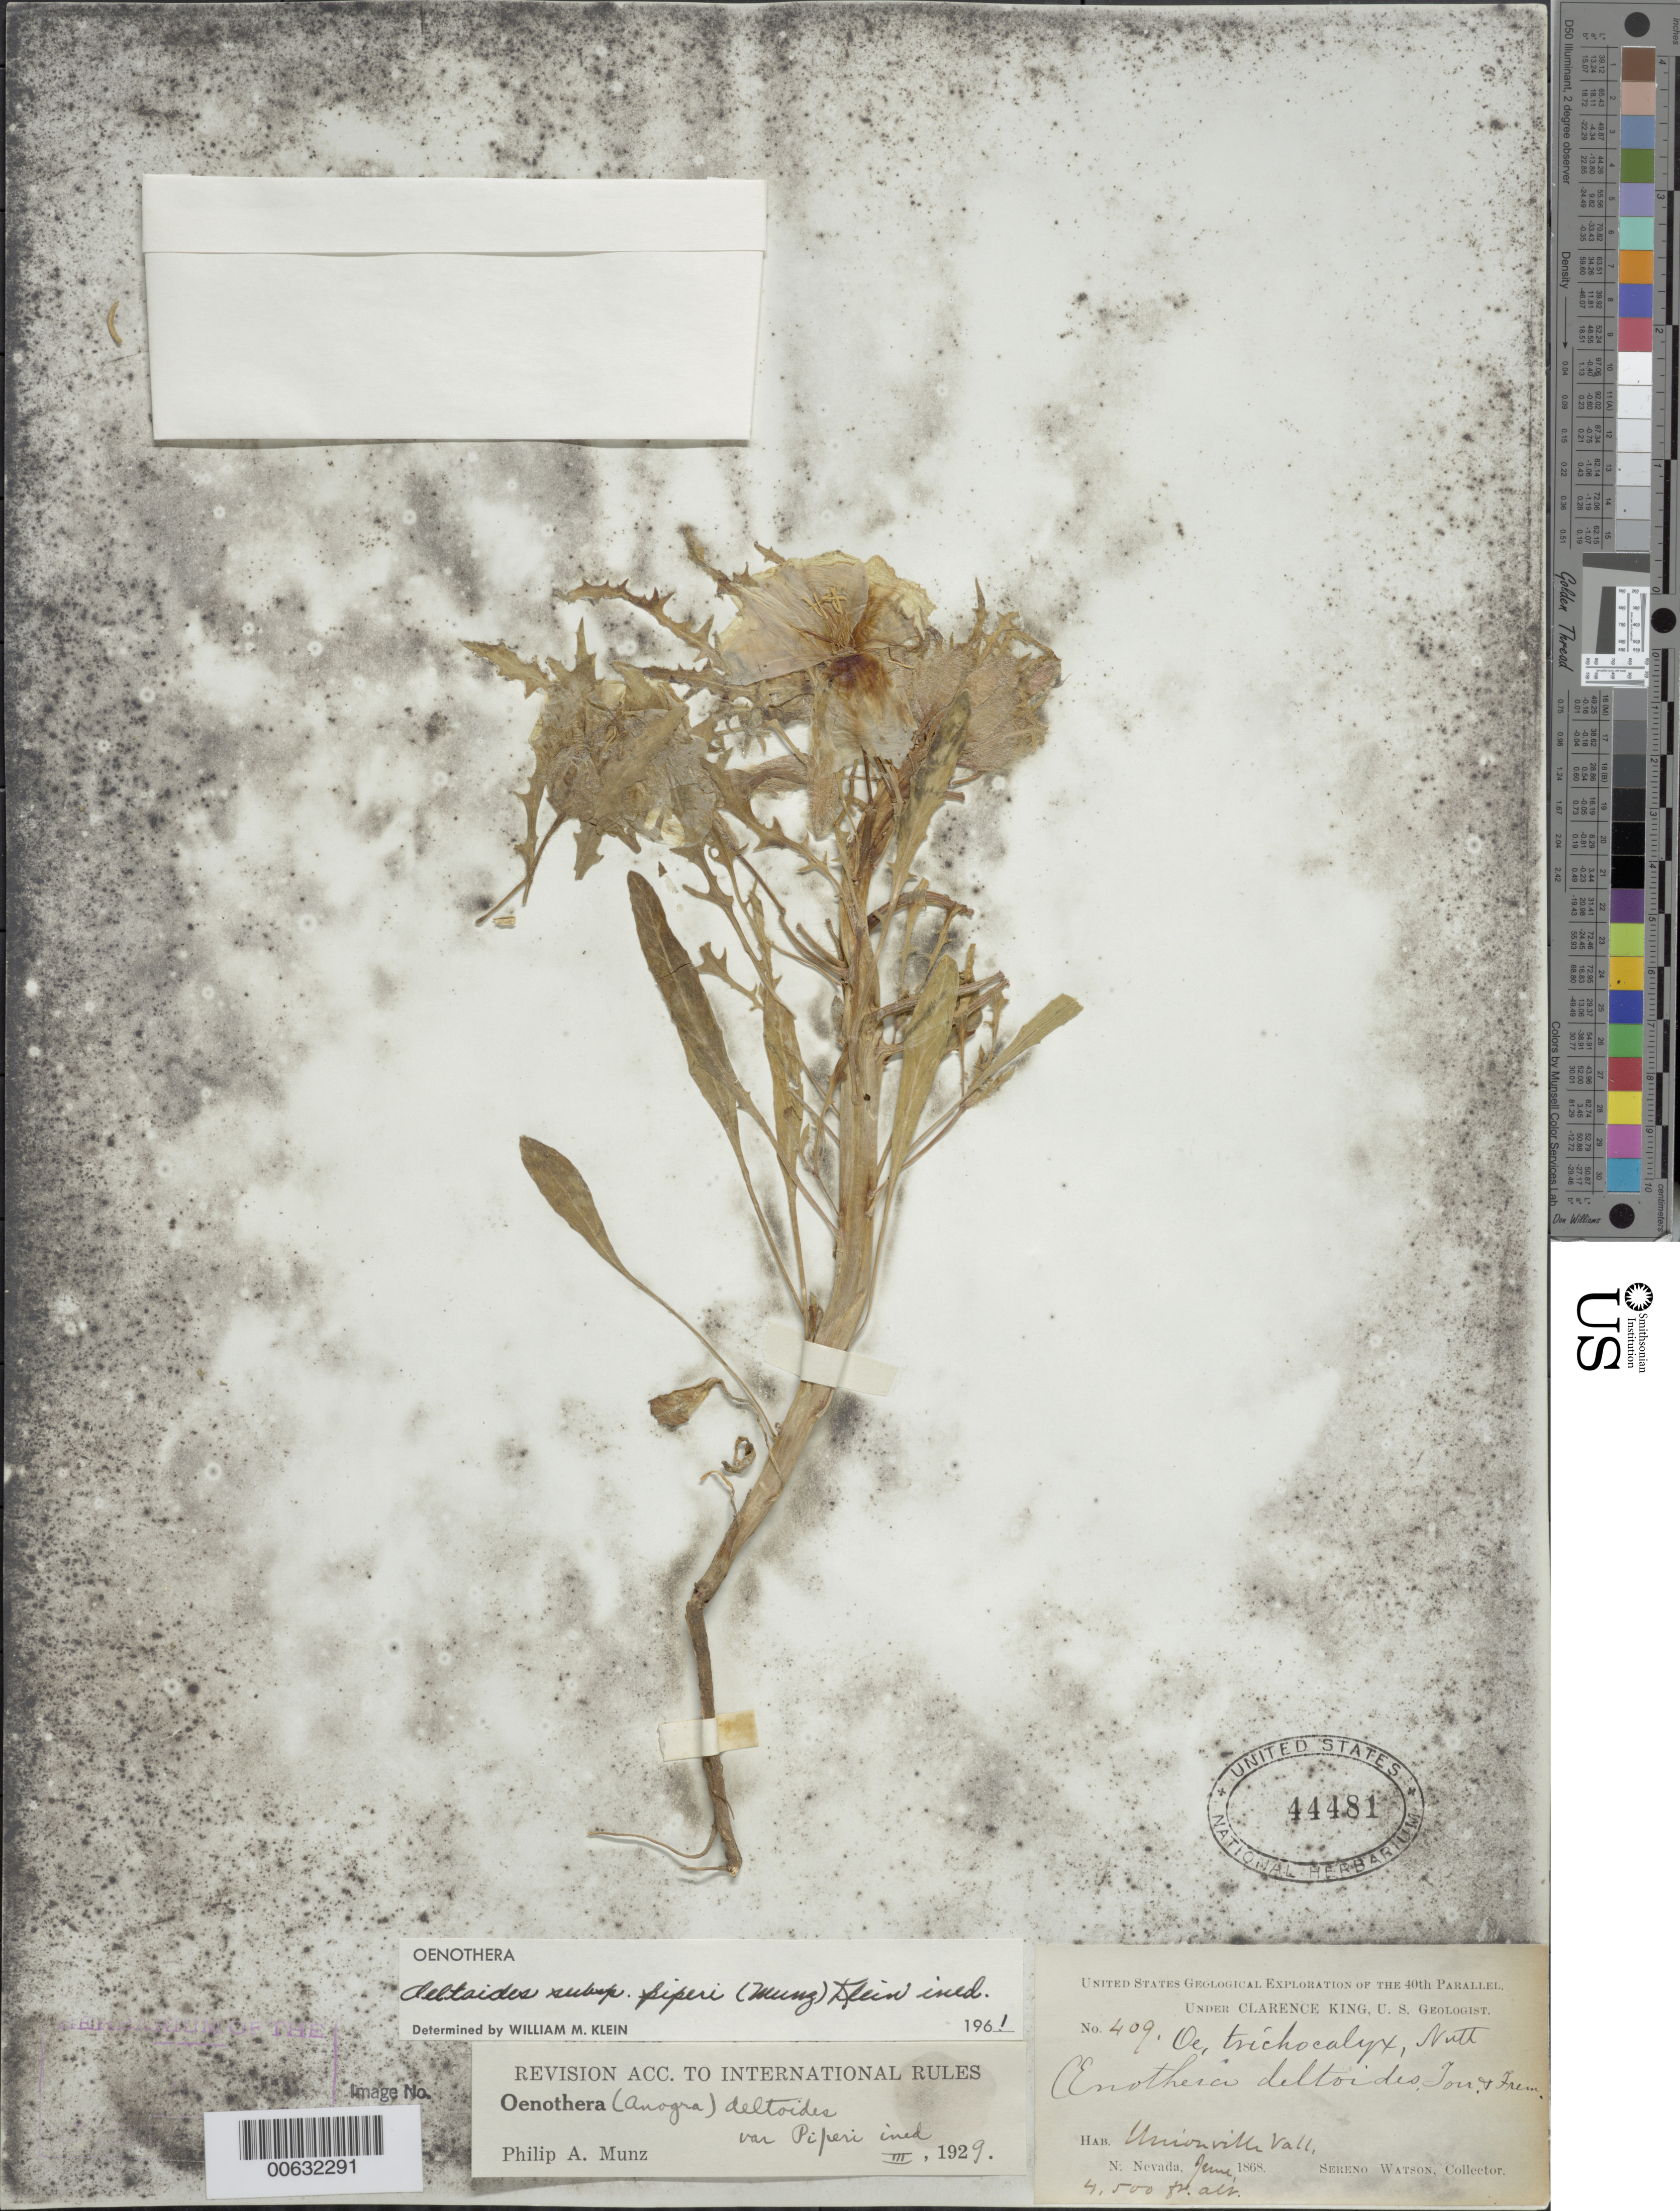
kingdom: Plantae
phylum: Tracheophyta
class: Magnoliopsida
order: Myrtales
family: Onagraceae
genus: Oenothera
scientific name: Oenothera deltoides subsp. piperi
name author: (Munz) W.M. Klein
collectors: S. Watson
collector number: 409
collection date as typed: Jun 1868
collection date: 1868-06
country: United States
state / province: Nevada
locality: Unionville Valley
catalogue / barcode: US 44481